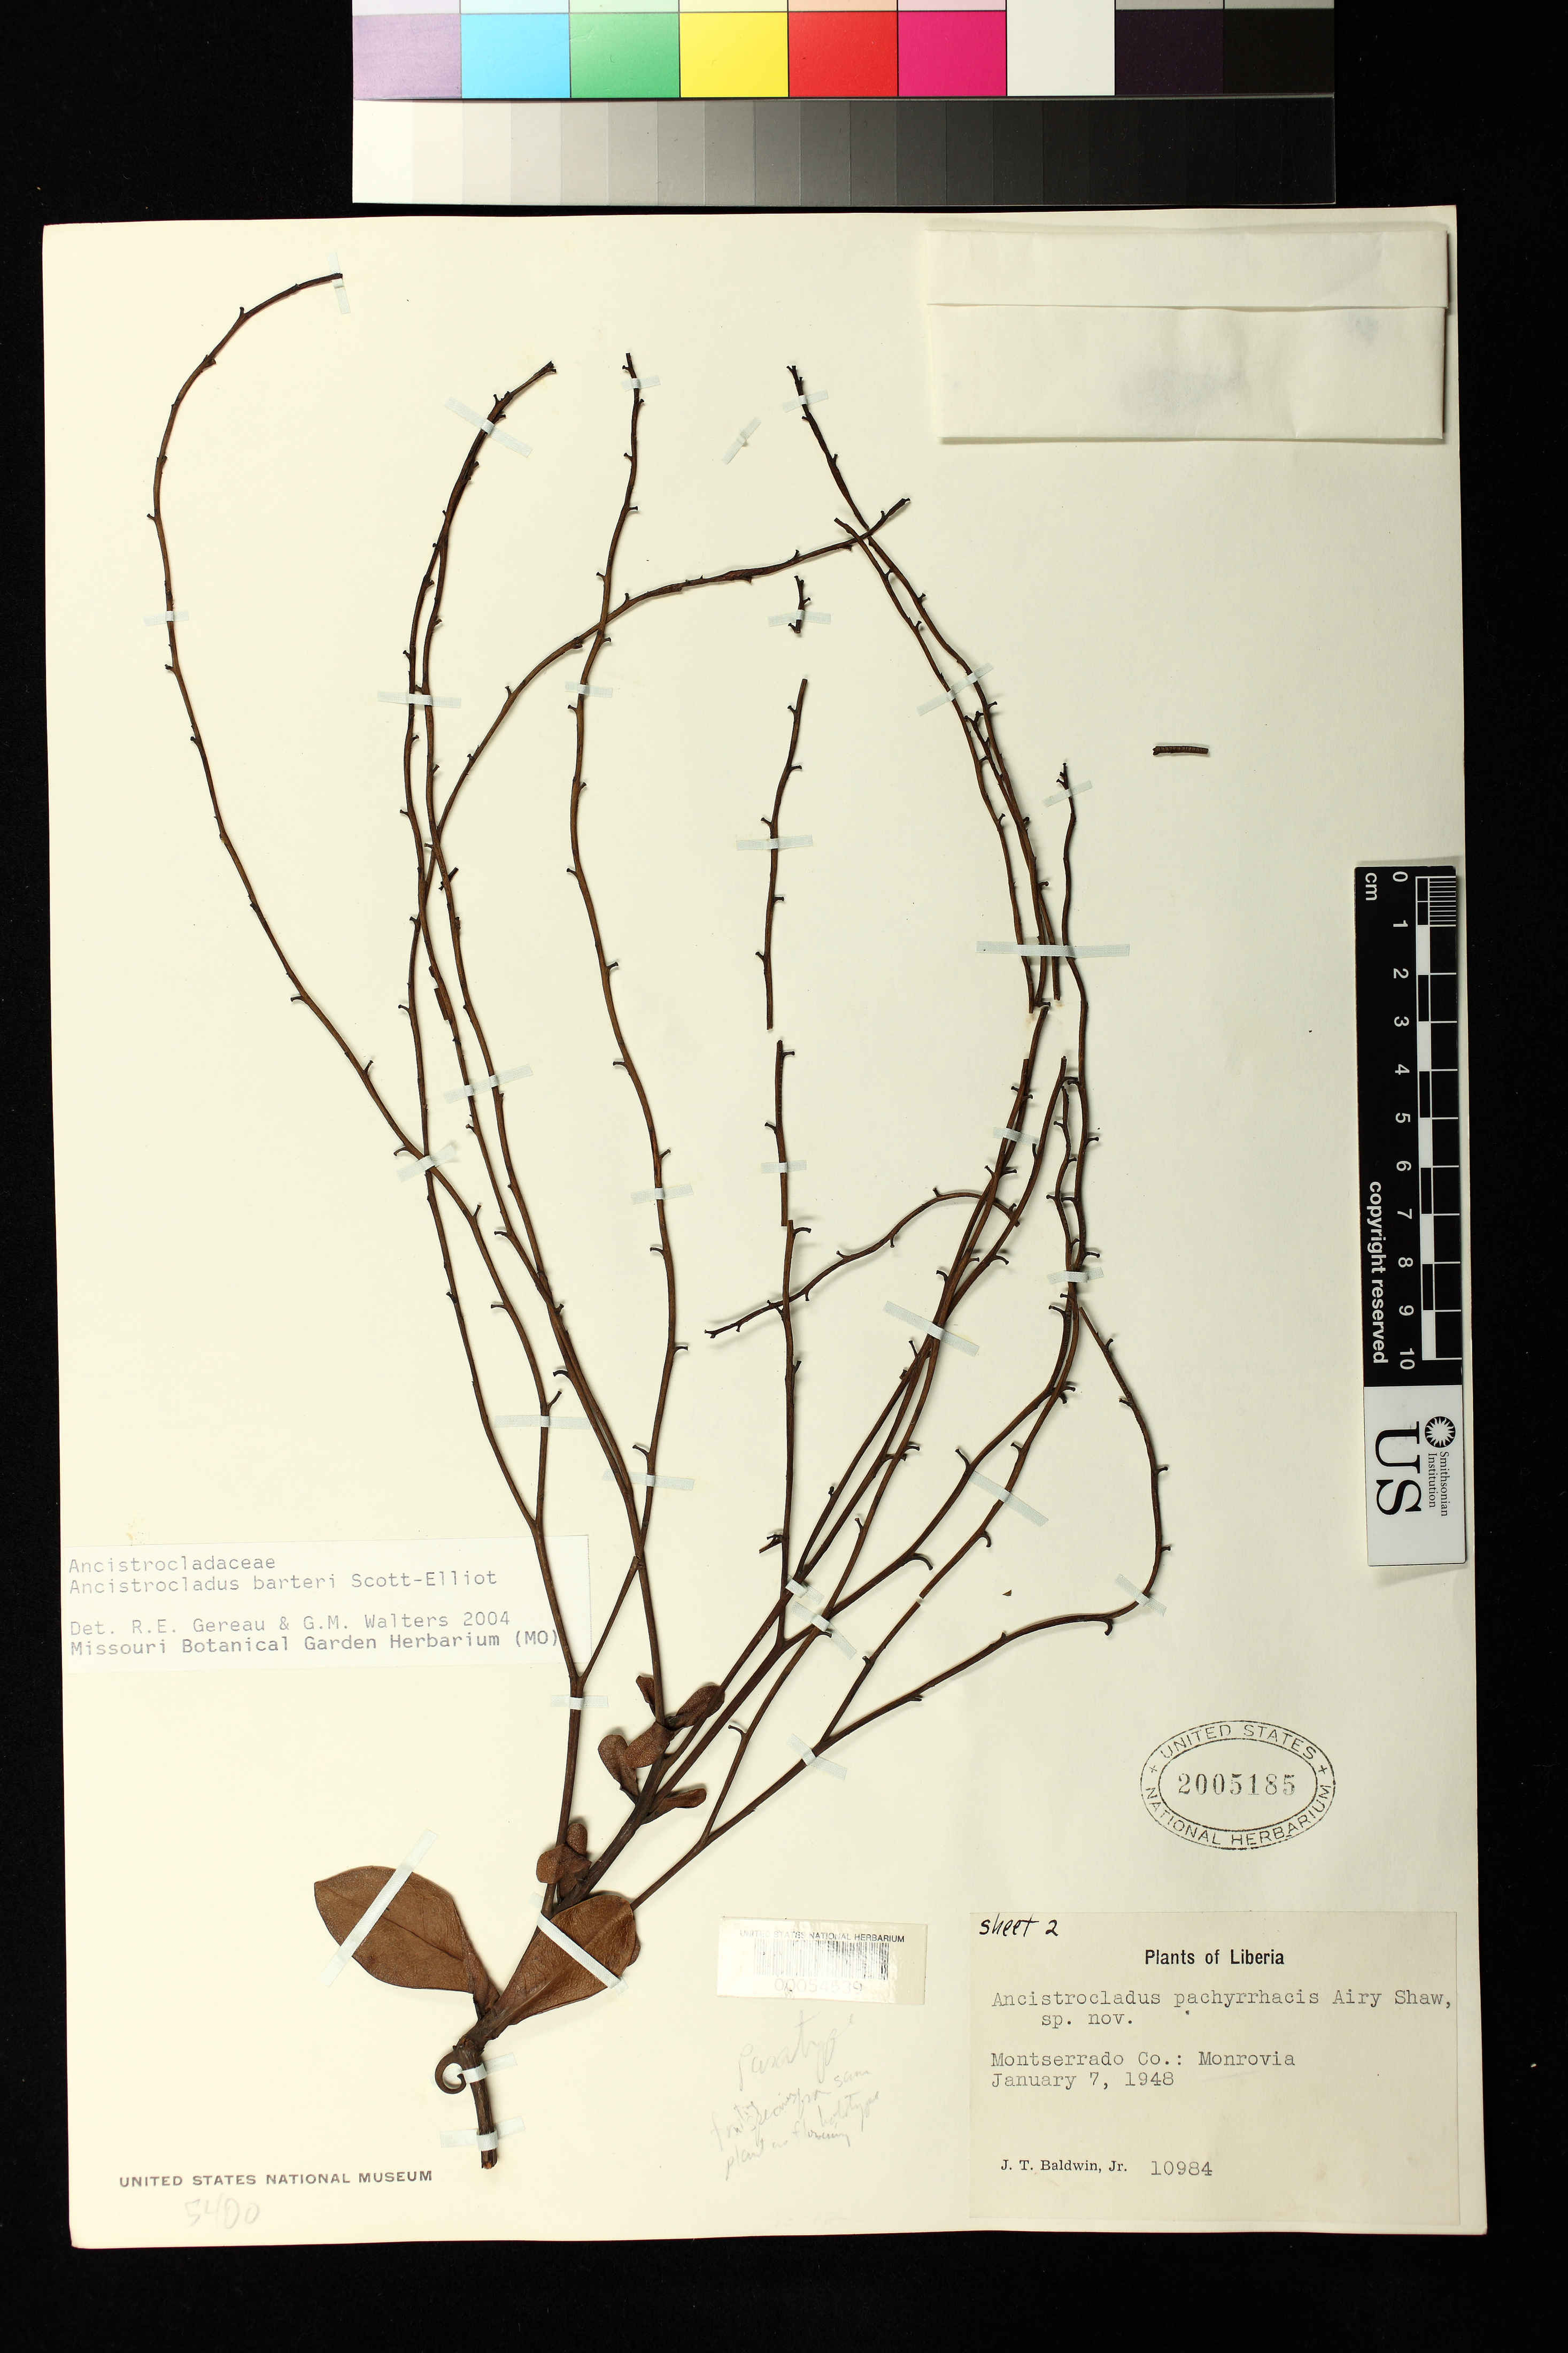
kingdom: Plantae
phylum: Tracheophyta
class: Magnoliopsida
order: Caryophyllales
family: Ancistrocladaceae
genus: Ancistrocladus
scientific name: Ancistrocladus barteri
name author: Scott Elliot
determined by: Gereau, R. E.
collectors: J. T. Baldwin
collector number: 10984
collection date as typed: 07 Jan 1948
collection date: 1948-01-07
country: Liberia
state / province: Montserrado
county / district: Monrovia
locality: Monrovia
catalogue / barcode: US 2005185